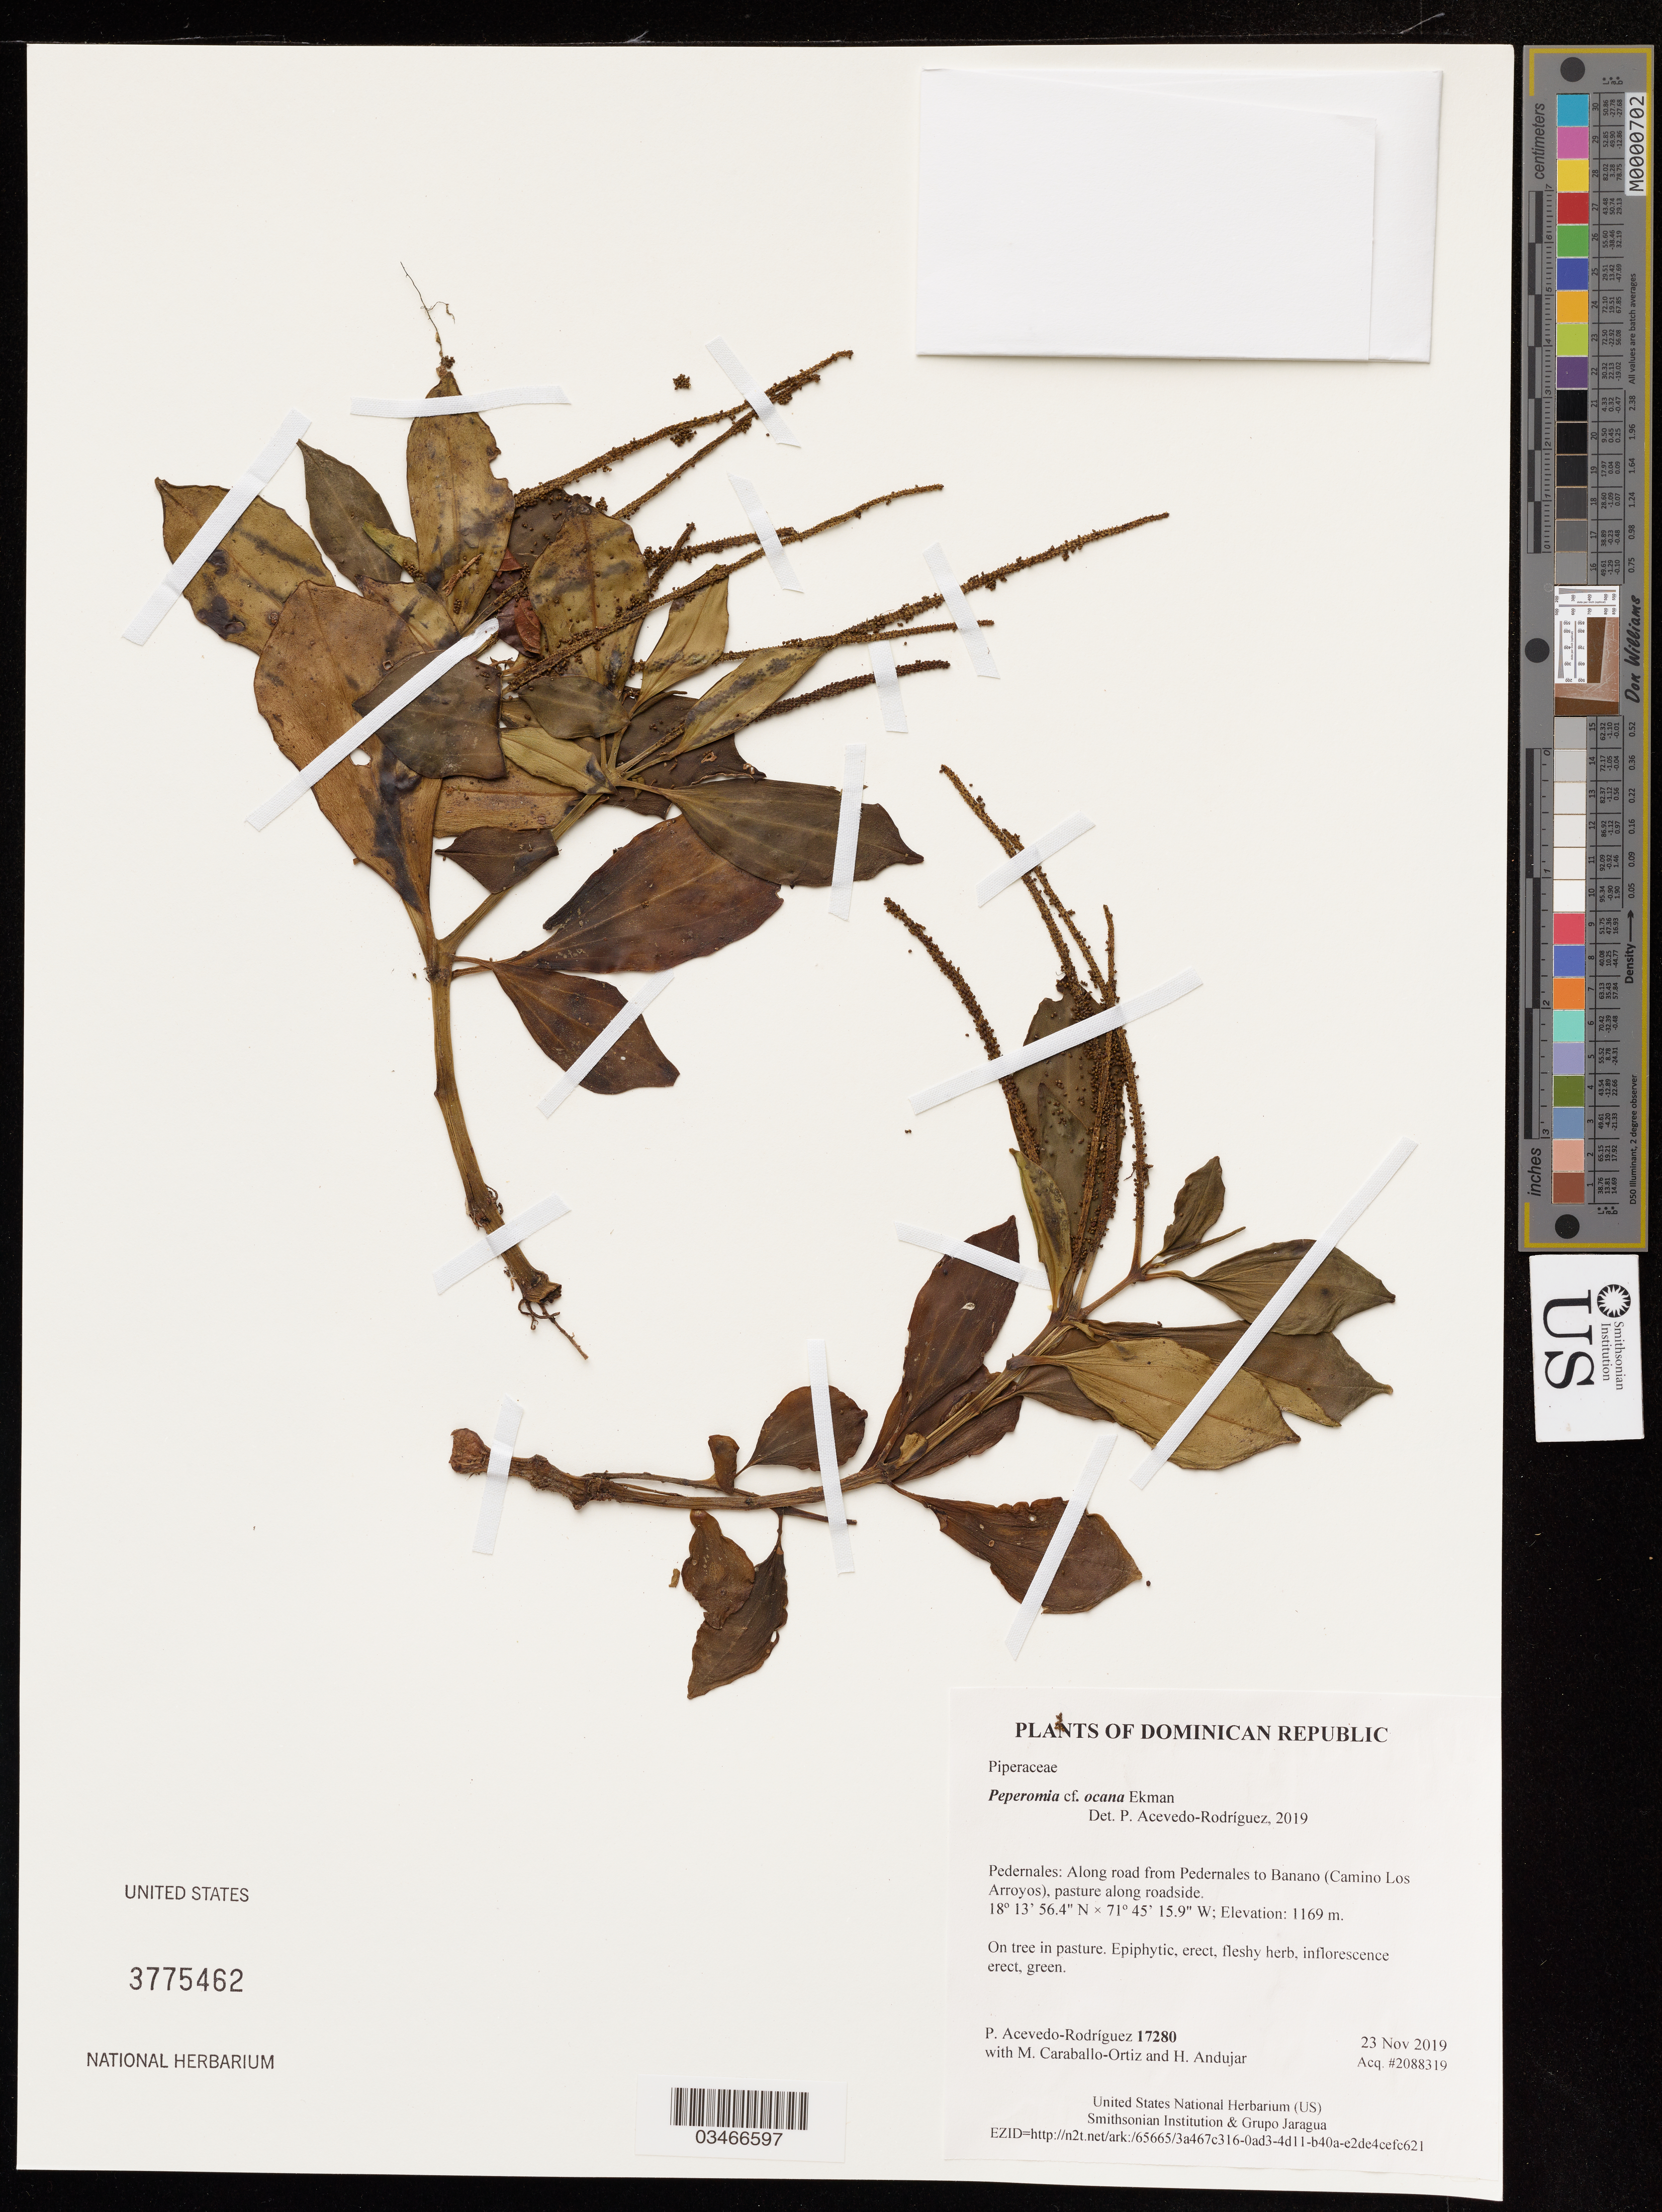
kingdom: Plantae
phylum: Tracheophyta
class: Magnoliopsida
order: Piperales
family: Piperaceae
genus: Peperomia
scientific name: Peperomia ocoana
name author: Ekman ex Trel.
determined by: Acevedo-Rodriguez, P., (US), Smithsonian Institution - National Museum of Natural History (UNITED STATES)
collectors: P. Acevedo-Rodriguez, M. Caraballo-Ortiz & H. Andujar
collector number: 17280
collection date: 2019-11-23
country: Dominican Republic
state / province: Pedernales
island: Hispaniola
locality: Along road from Pedernales to Banano (Camino Los Arroyos), pasture along roadside.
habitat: On tree in pasture.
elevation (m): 1169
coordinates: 18.23232 N, 71.75443 W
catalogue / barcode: US 3775462